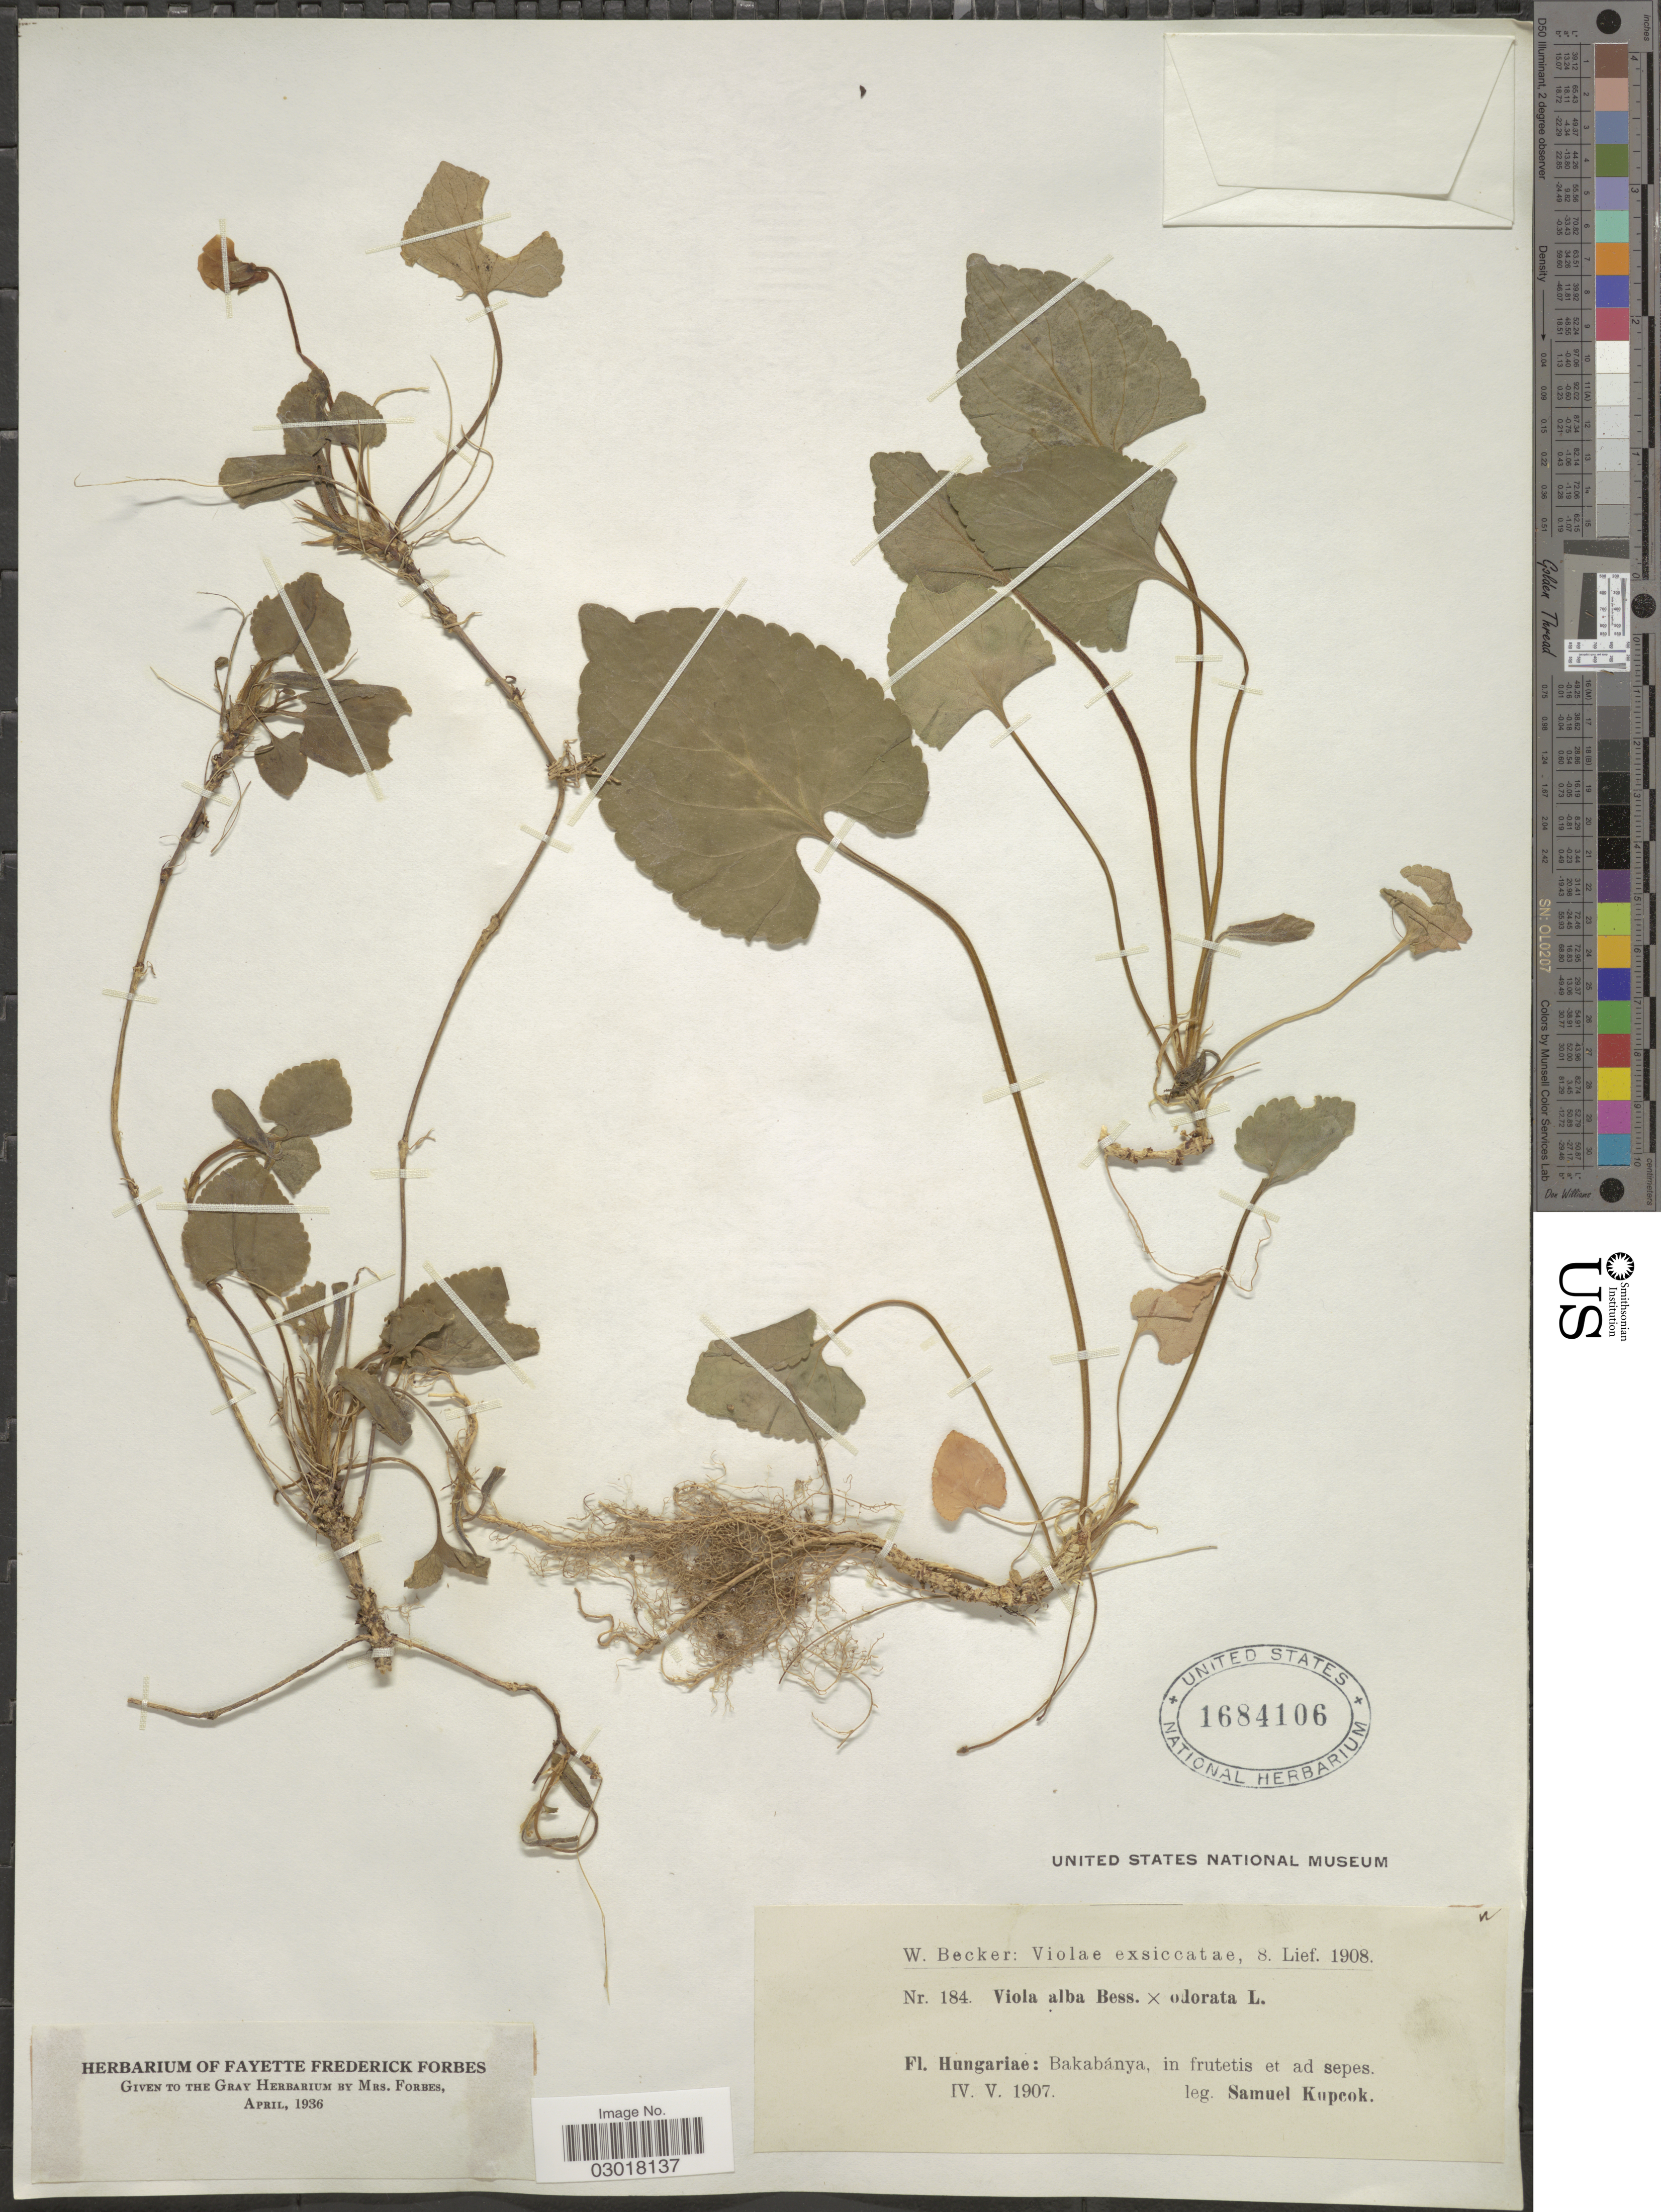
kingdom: Plantae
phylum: Tracheophyta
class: Magnoliopsida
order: Malpighiales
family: Violaceae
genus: Viola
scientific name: Viola alba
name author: Besser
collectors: S. Kupcok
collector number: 184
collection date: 1907-04/1907-05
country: Hungary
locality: Hungariae: Bakabánya, in frutetis et ad sepes.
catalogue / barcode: US 1684106